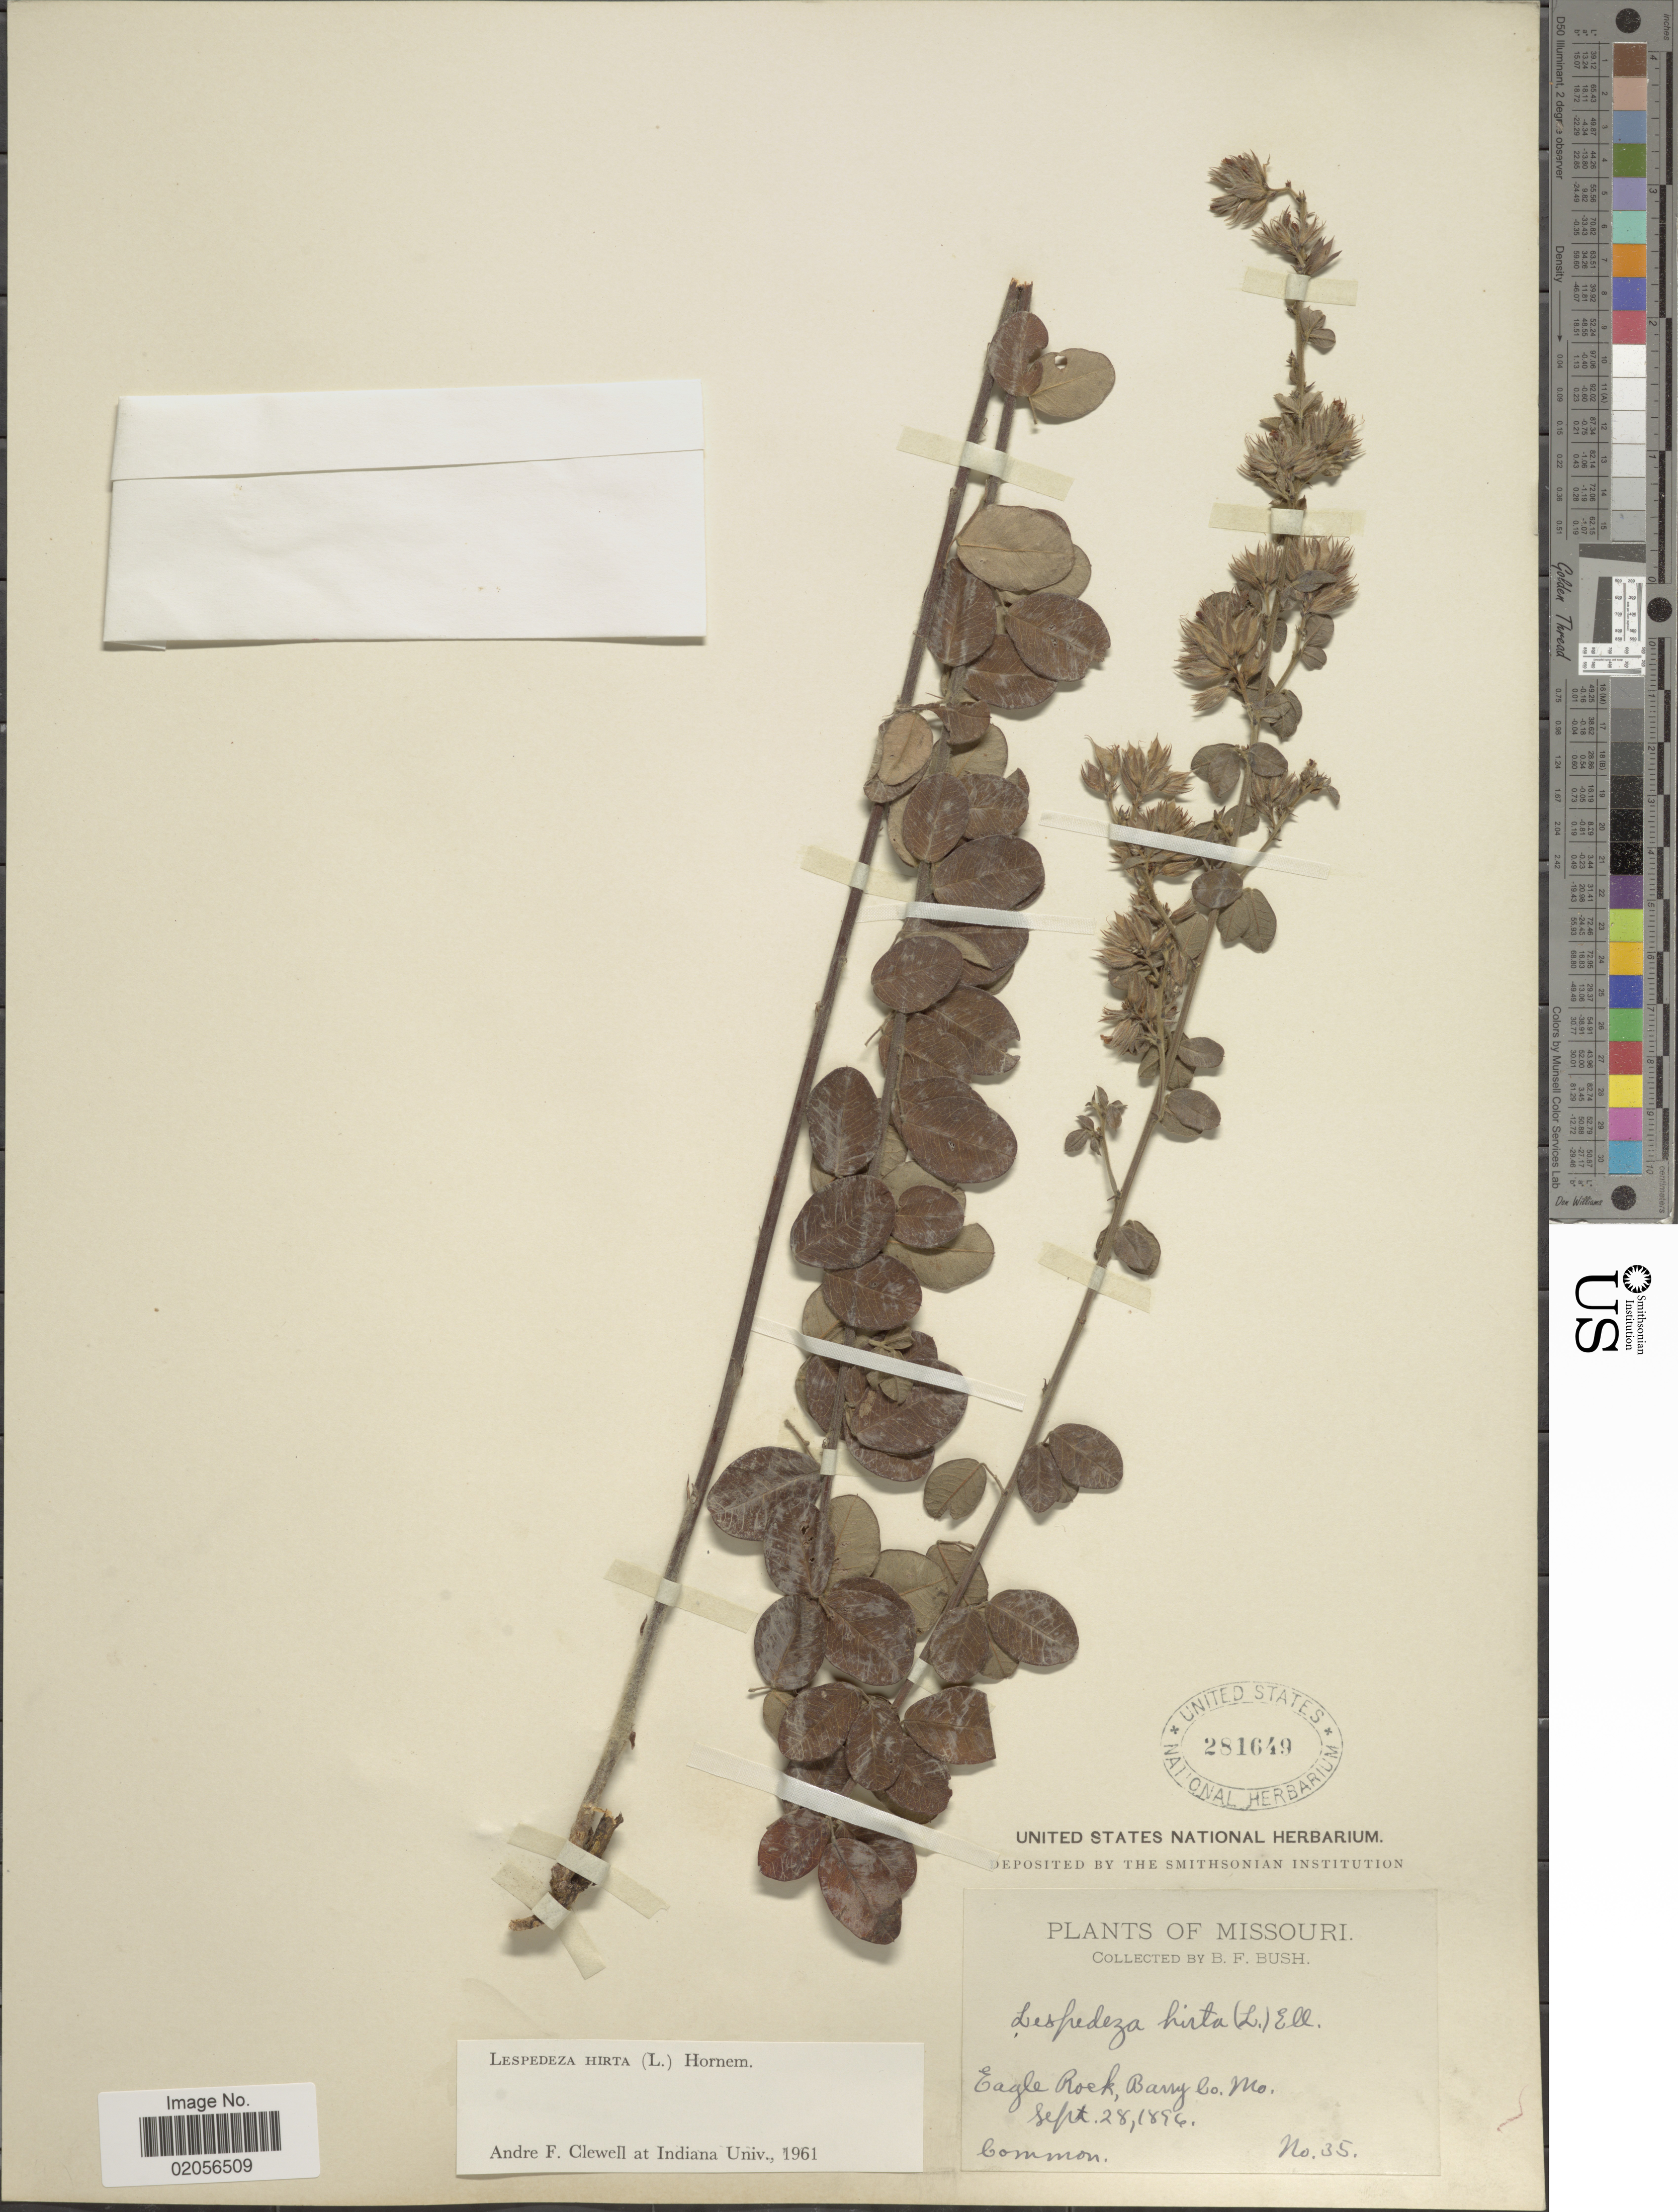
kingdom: Plantae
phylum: Tracheophyta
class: Magnoliopsida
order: Fabales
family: Fabaceae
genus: Lespedeza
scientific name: Lespedeza hirta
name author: (L.) Hornem.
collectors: B. F. Bush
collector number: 35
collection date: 1896-09-28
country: United States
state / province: Missouri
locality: Eagle Rock, Barry Co. Common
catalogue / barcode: US 281649